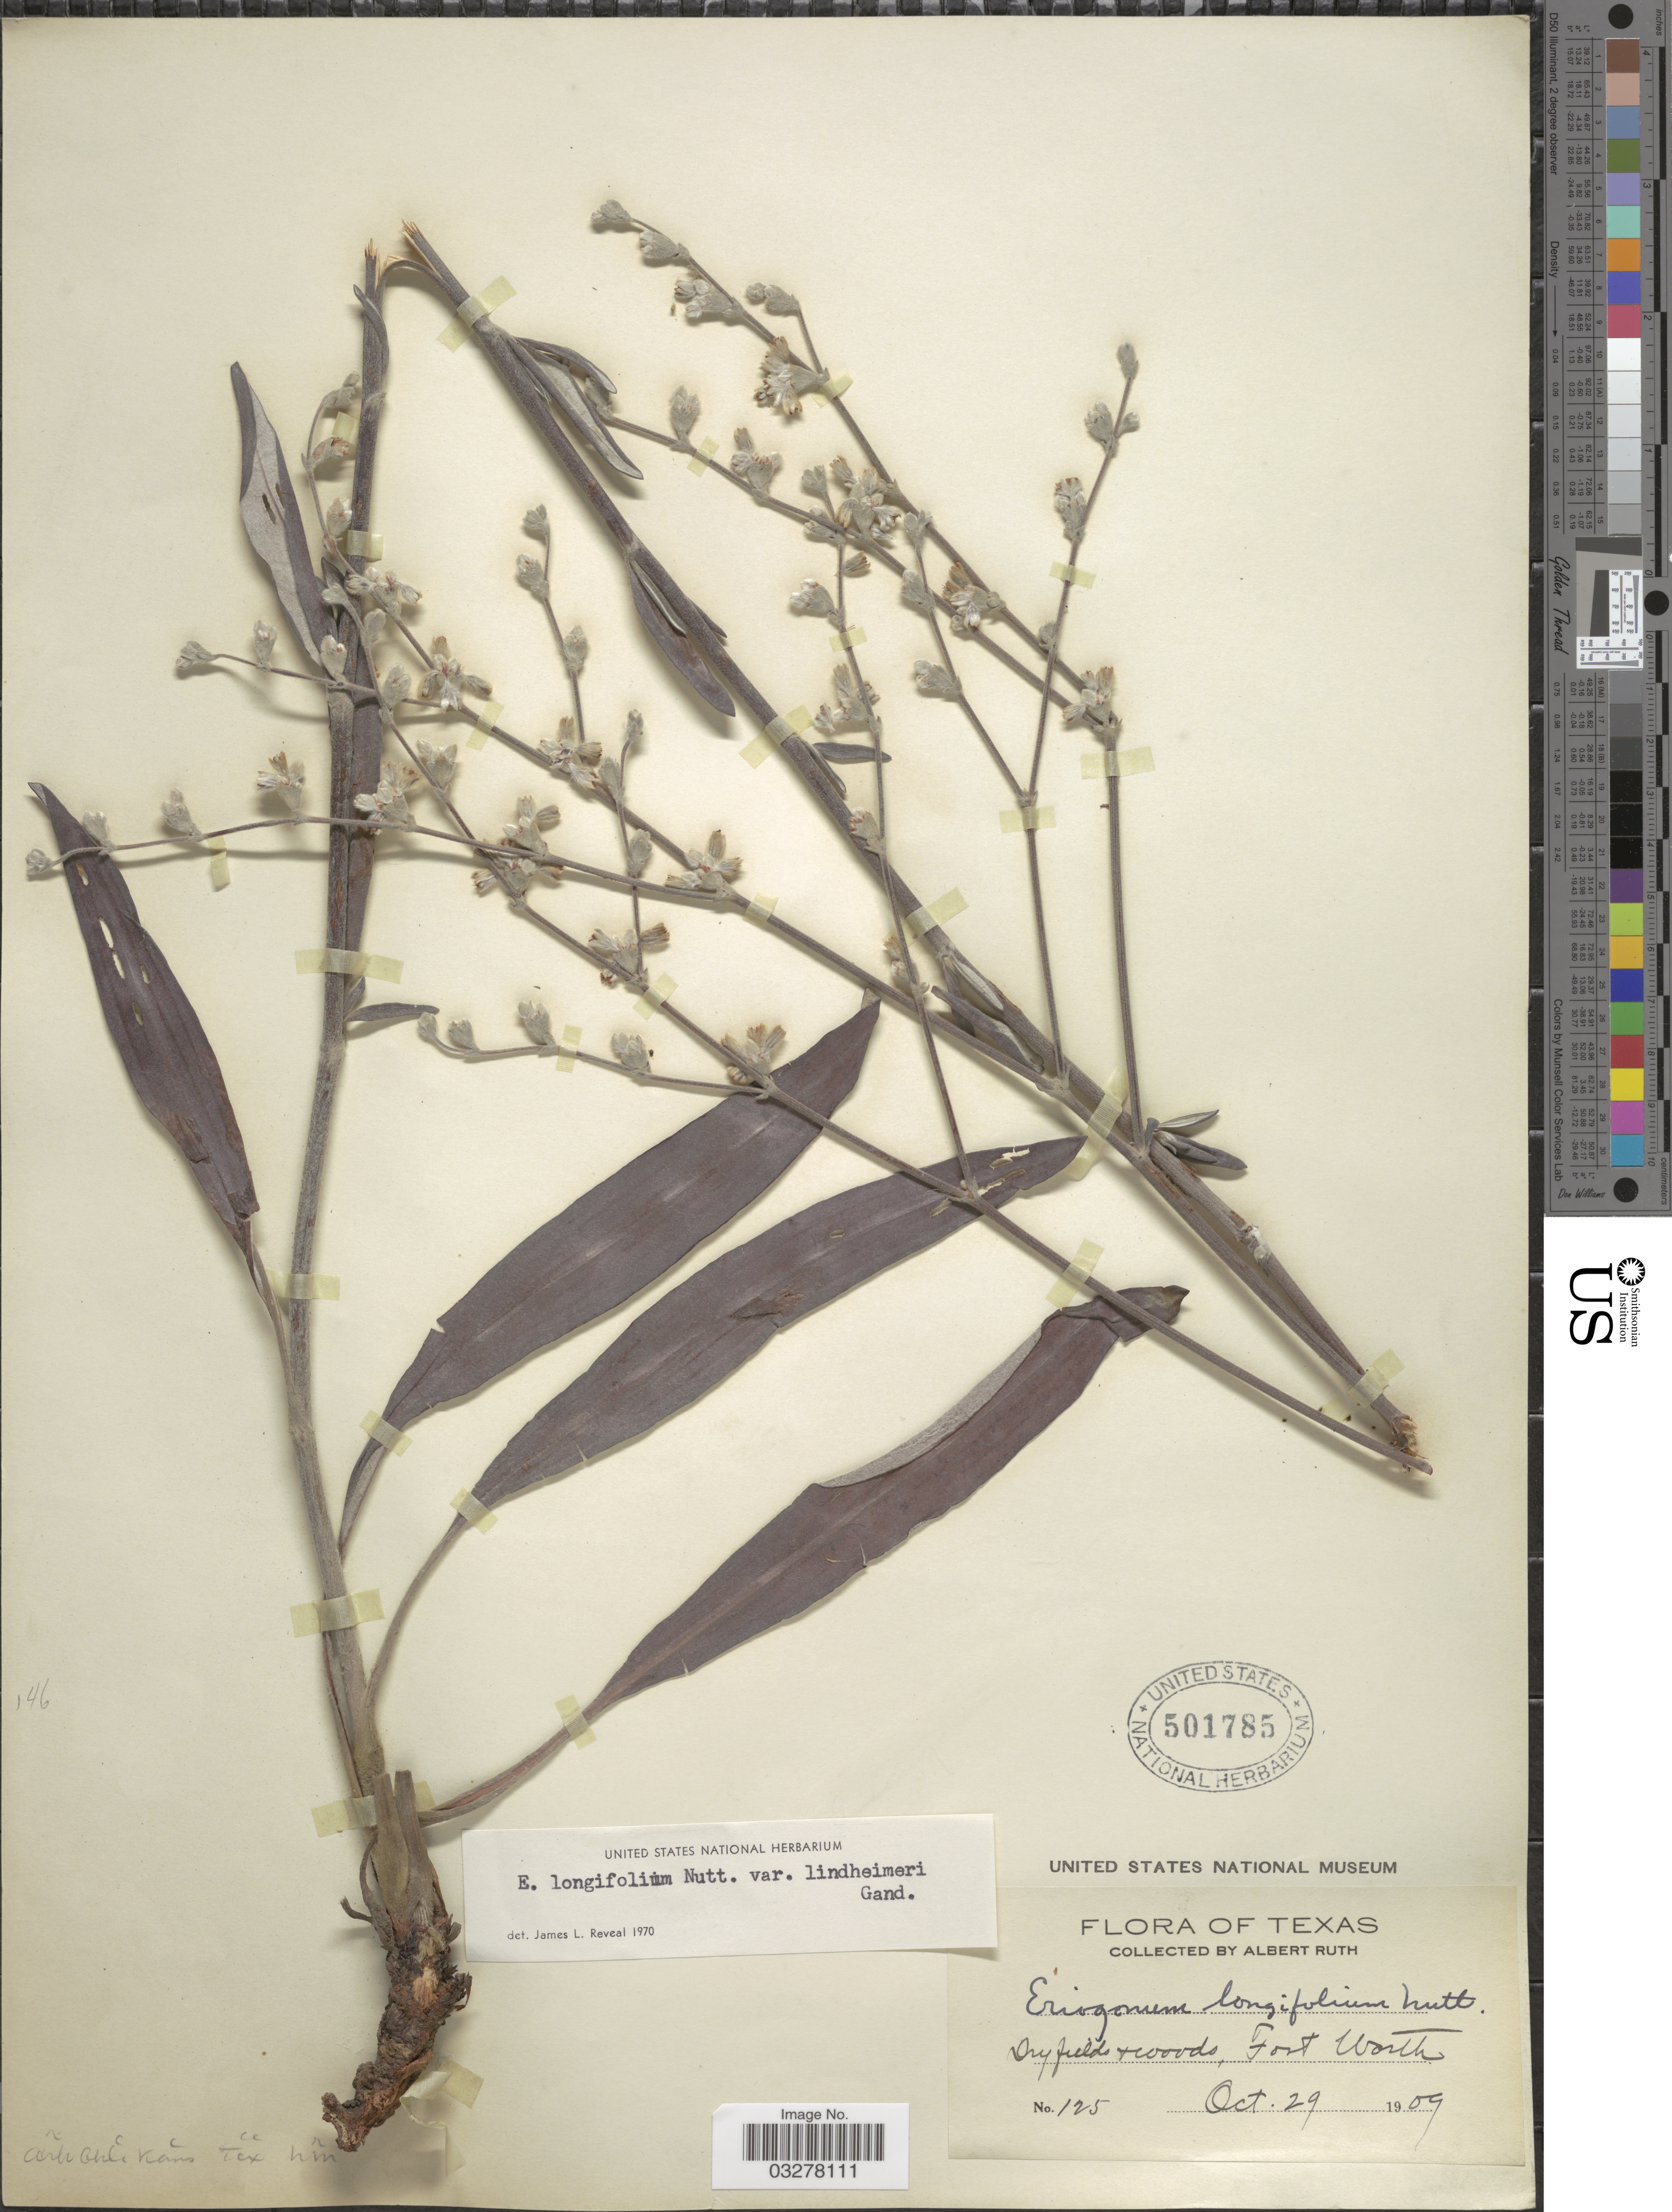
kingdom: Plantae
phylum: Tracheophyta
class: Magnoliopsida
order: Caryophyllales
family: Polygonaceae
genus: Eriogonum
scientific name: Eriogonum longifolium var. lindheimeri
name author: Gand.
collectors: A. Ruth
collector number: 125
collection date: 1909-10-29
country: United States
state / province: Texas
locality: Fort Worth.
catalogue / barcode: US 501785